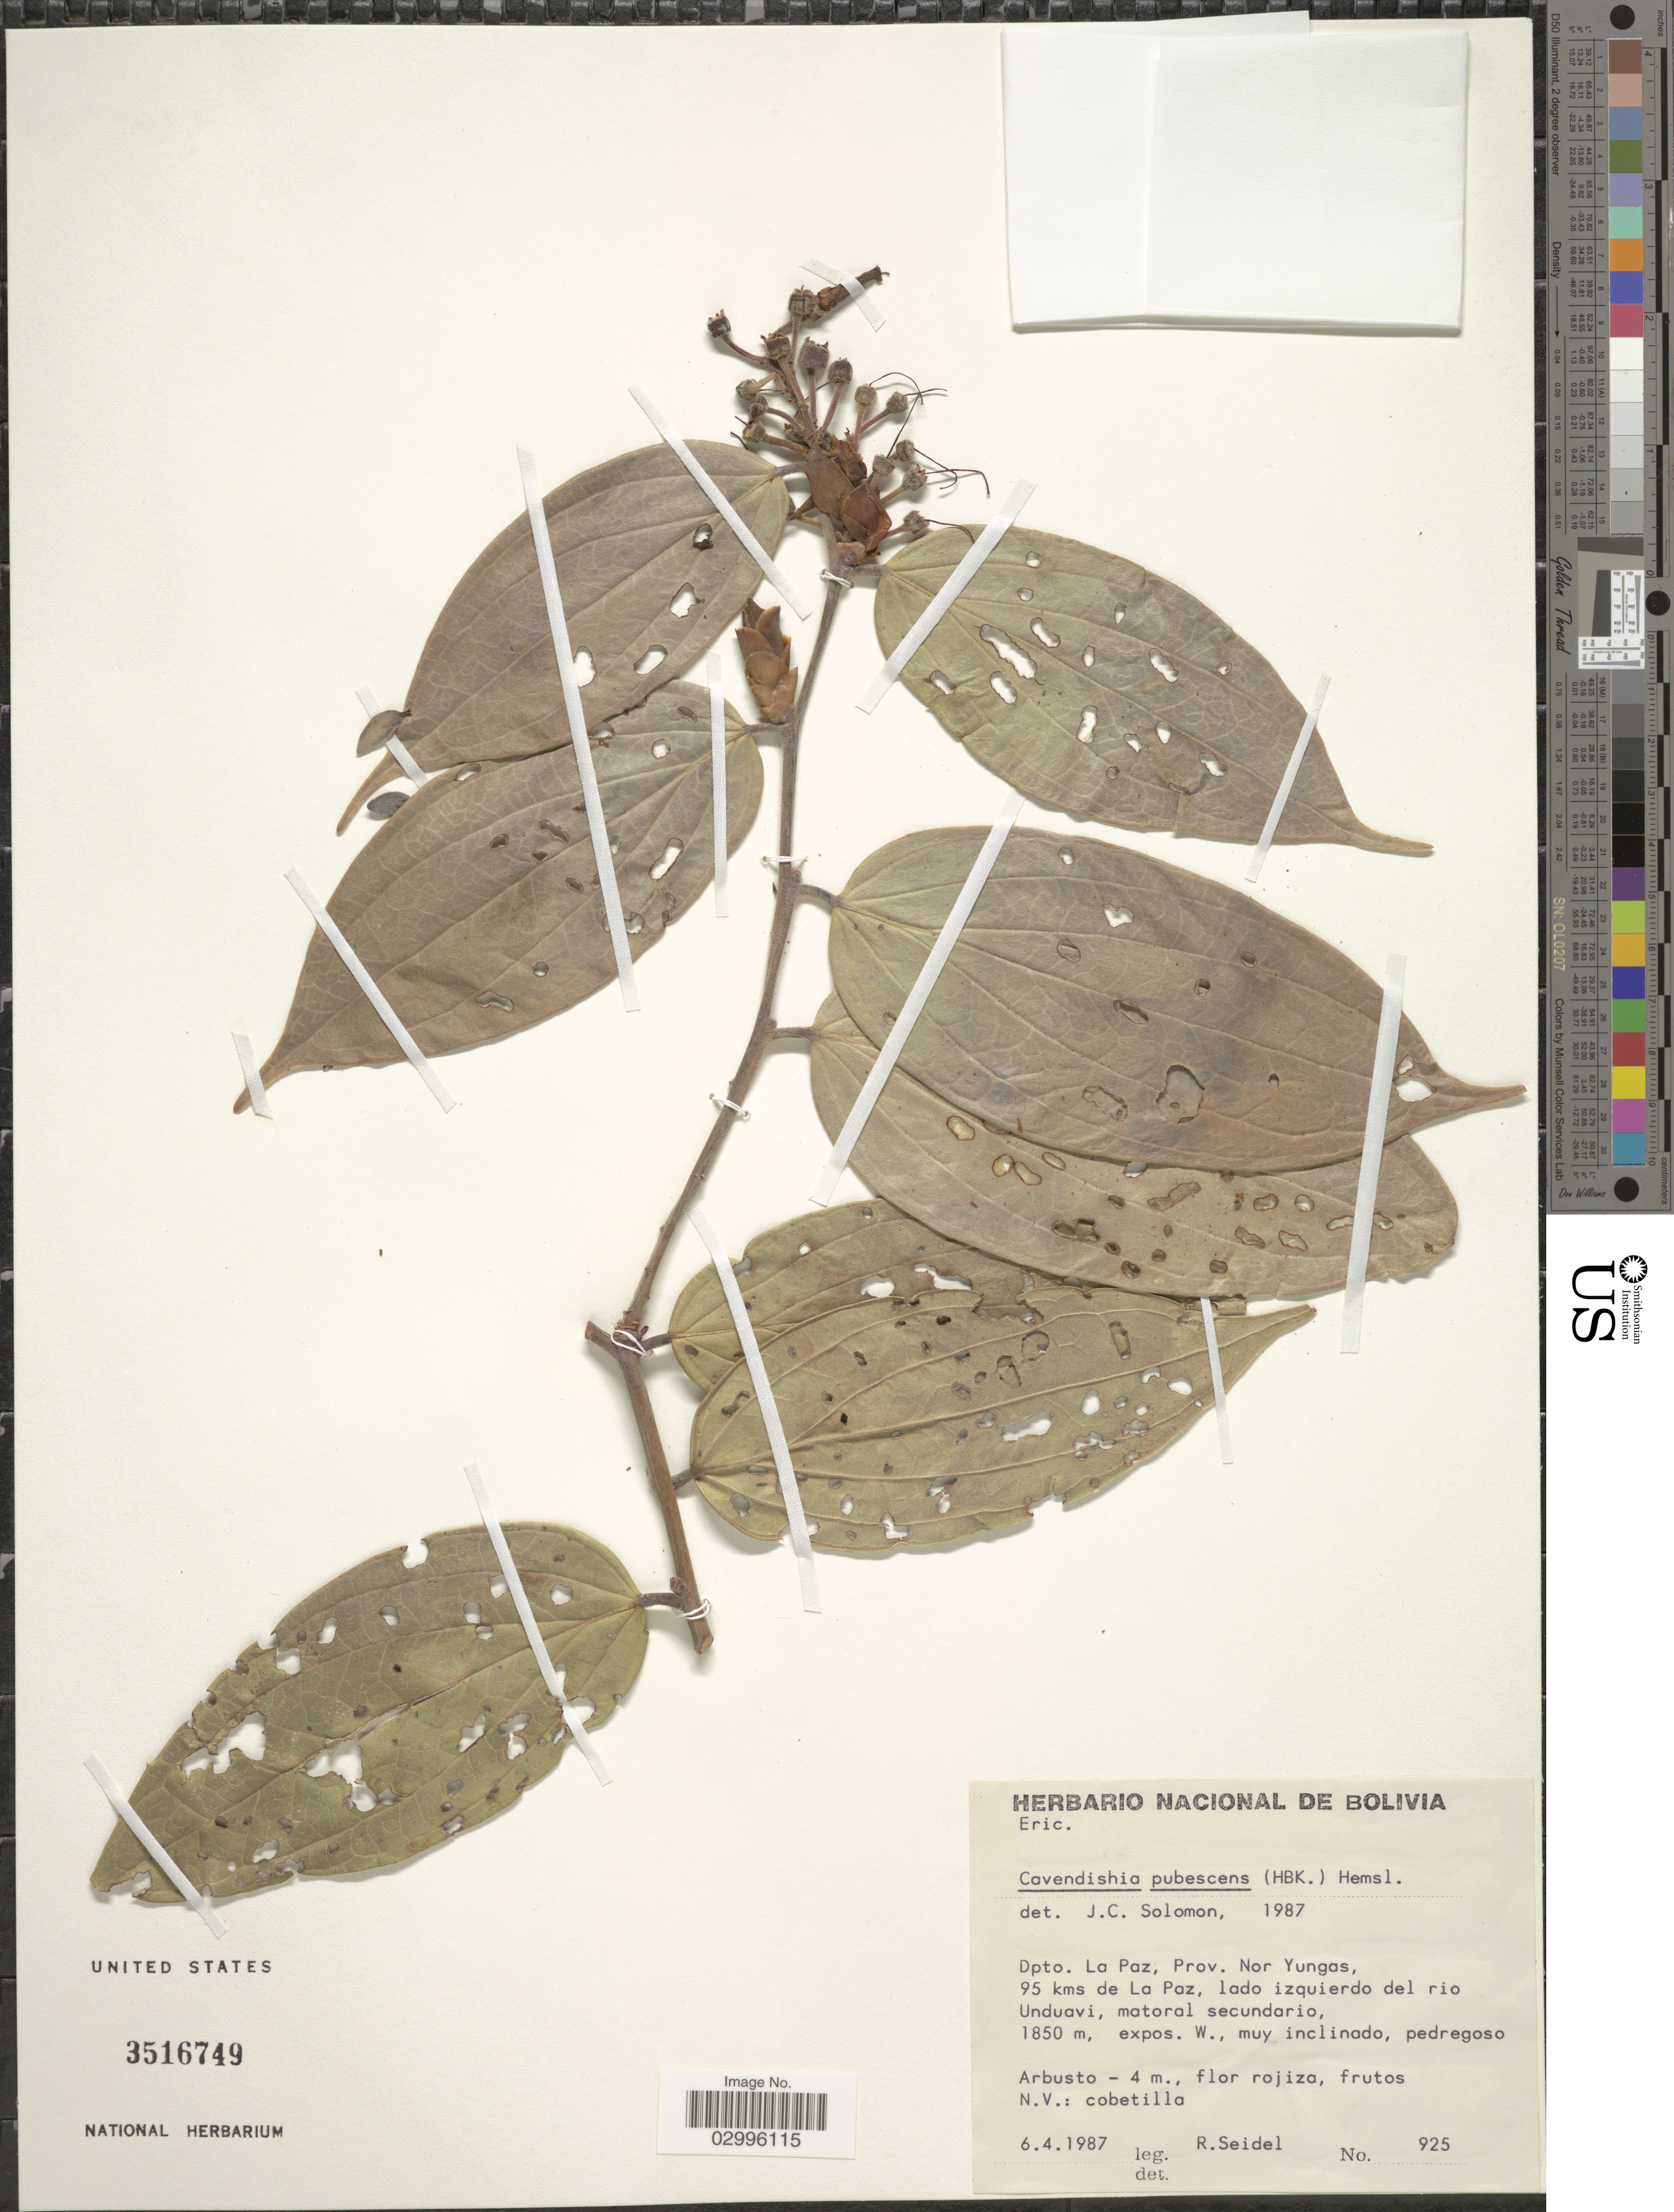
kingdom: Plantae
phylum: Tracheophyta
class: Magnoliopsida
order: Ericales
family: Ericaceae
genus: Cavendishia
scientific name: Cavendishia pubescens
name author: (Kunth) Hemsl.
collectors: R. Seidel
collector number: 925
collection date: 1987-04-06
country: Bolivia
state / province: La Paz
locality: Dpto. La Paz, Prov. Nor Yungas, 95 kms de La Paz, lado izquierdo del rio Unduavi, matoral secundario, expos. W.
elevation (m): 1850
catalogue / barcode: US 3516749